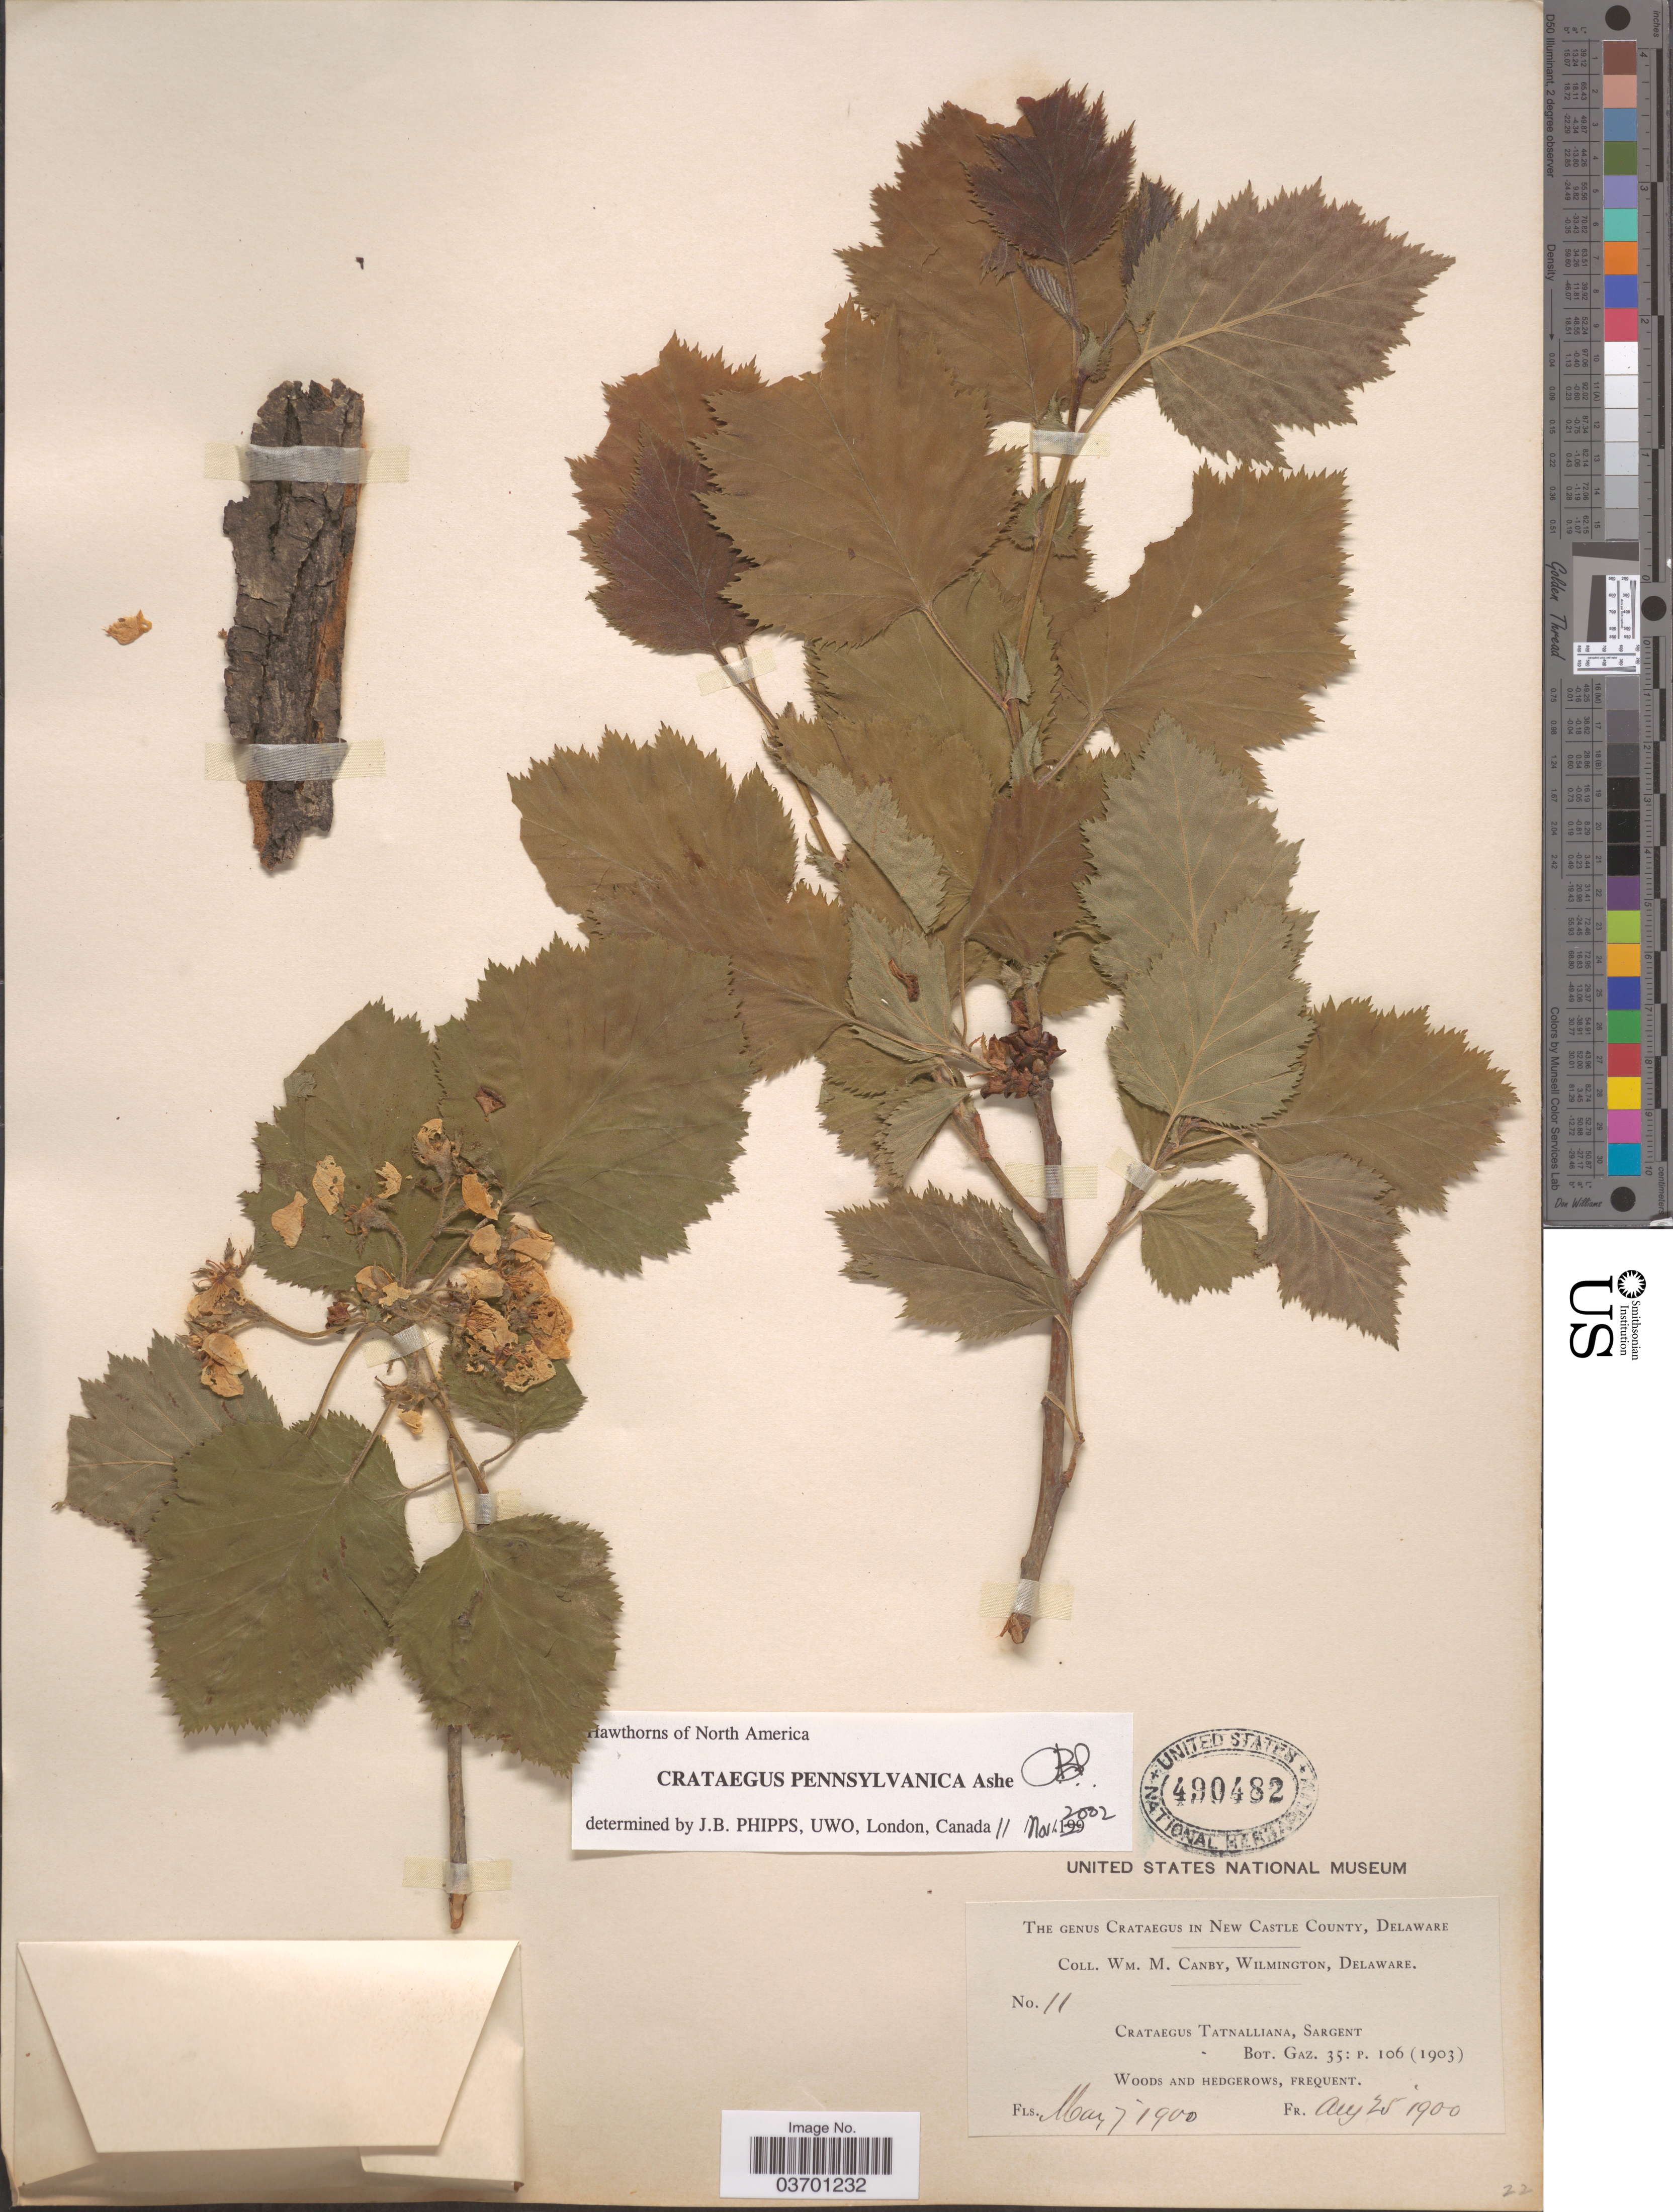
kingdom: Plantae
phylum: Tracheophyta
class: Magnoliopsida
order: Rosales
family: Rosaceae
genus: Crataegus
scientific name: Crataegus pennsylvanica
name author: Ashe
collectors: W. M. Canby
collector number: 11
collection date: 1900-05-07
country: United States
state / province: Delaware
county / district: New Castle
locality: Wilmington.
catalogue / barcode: US 490482